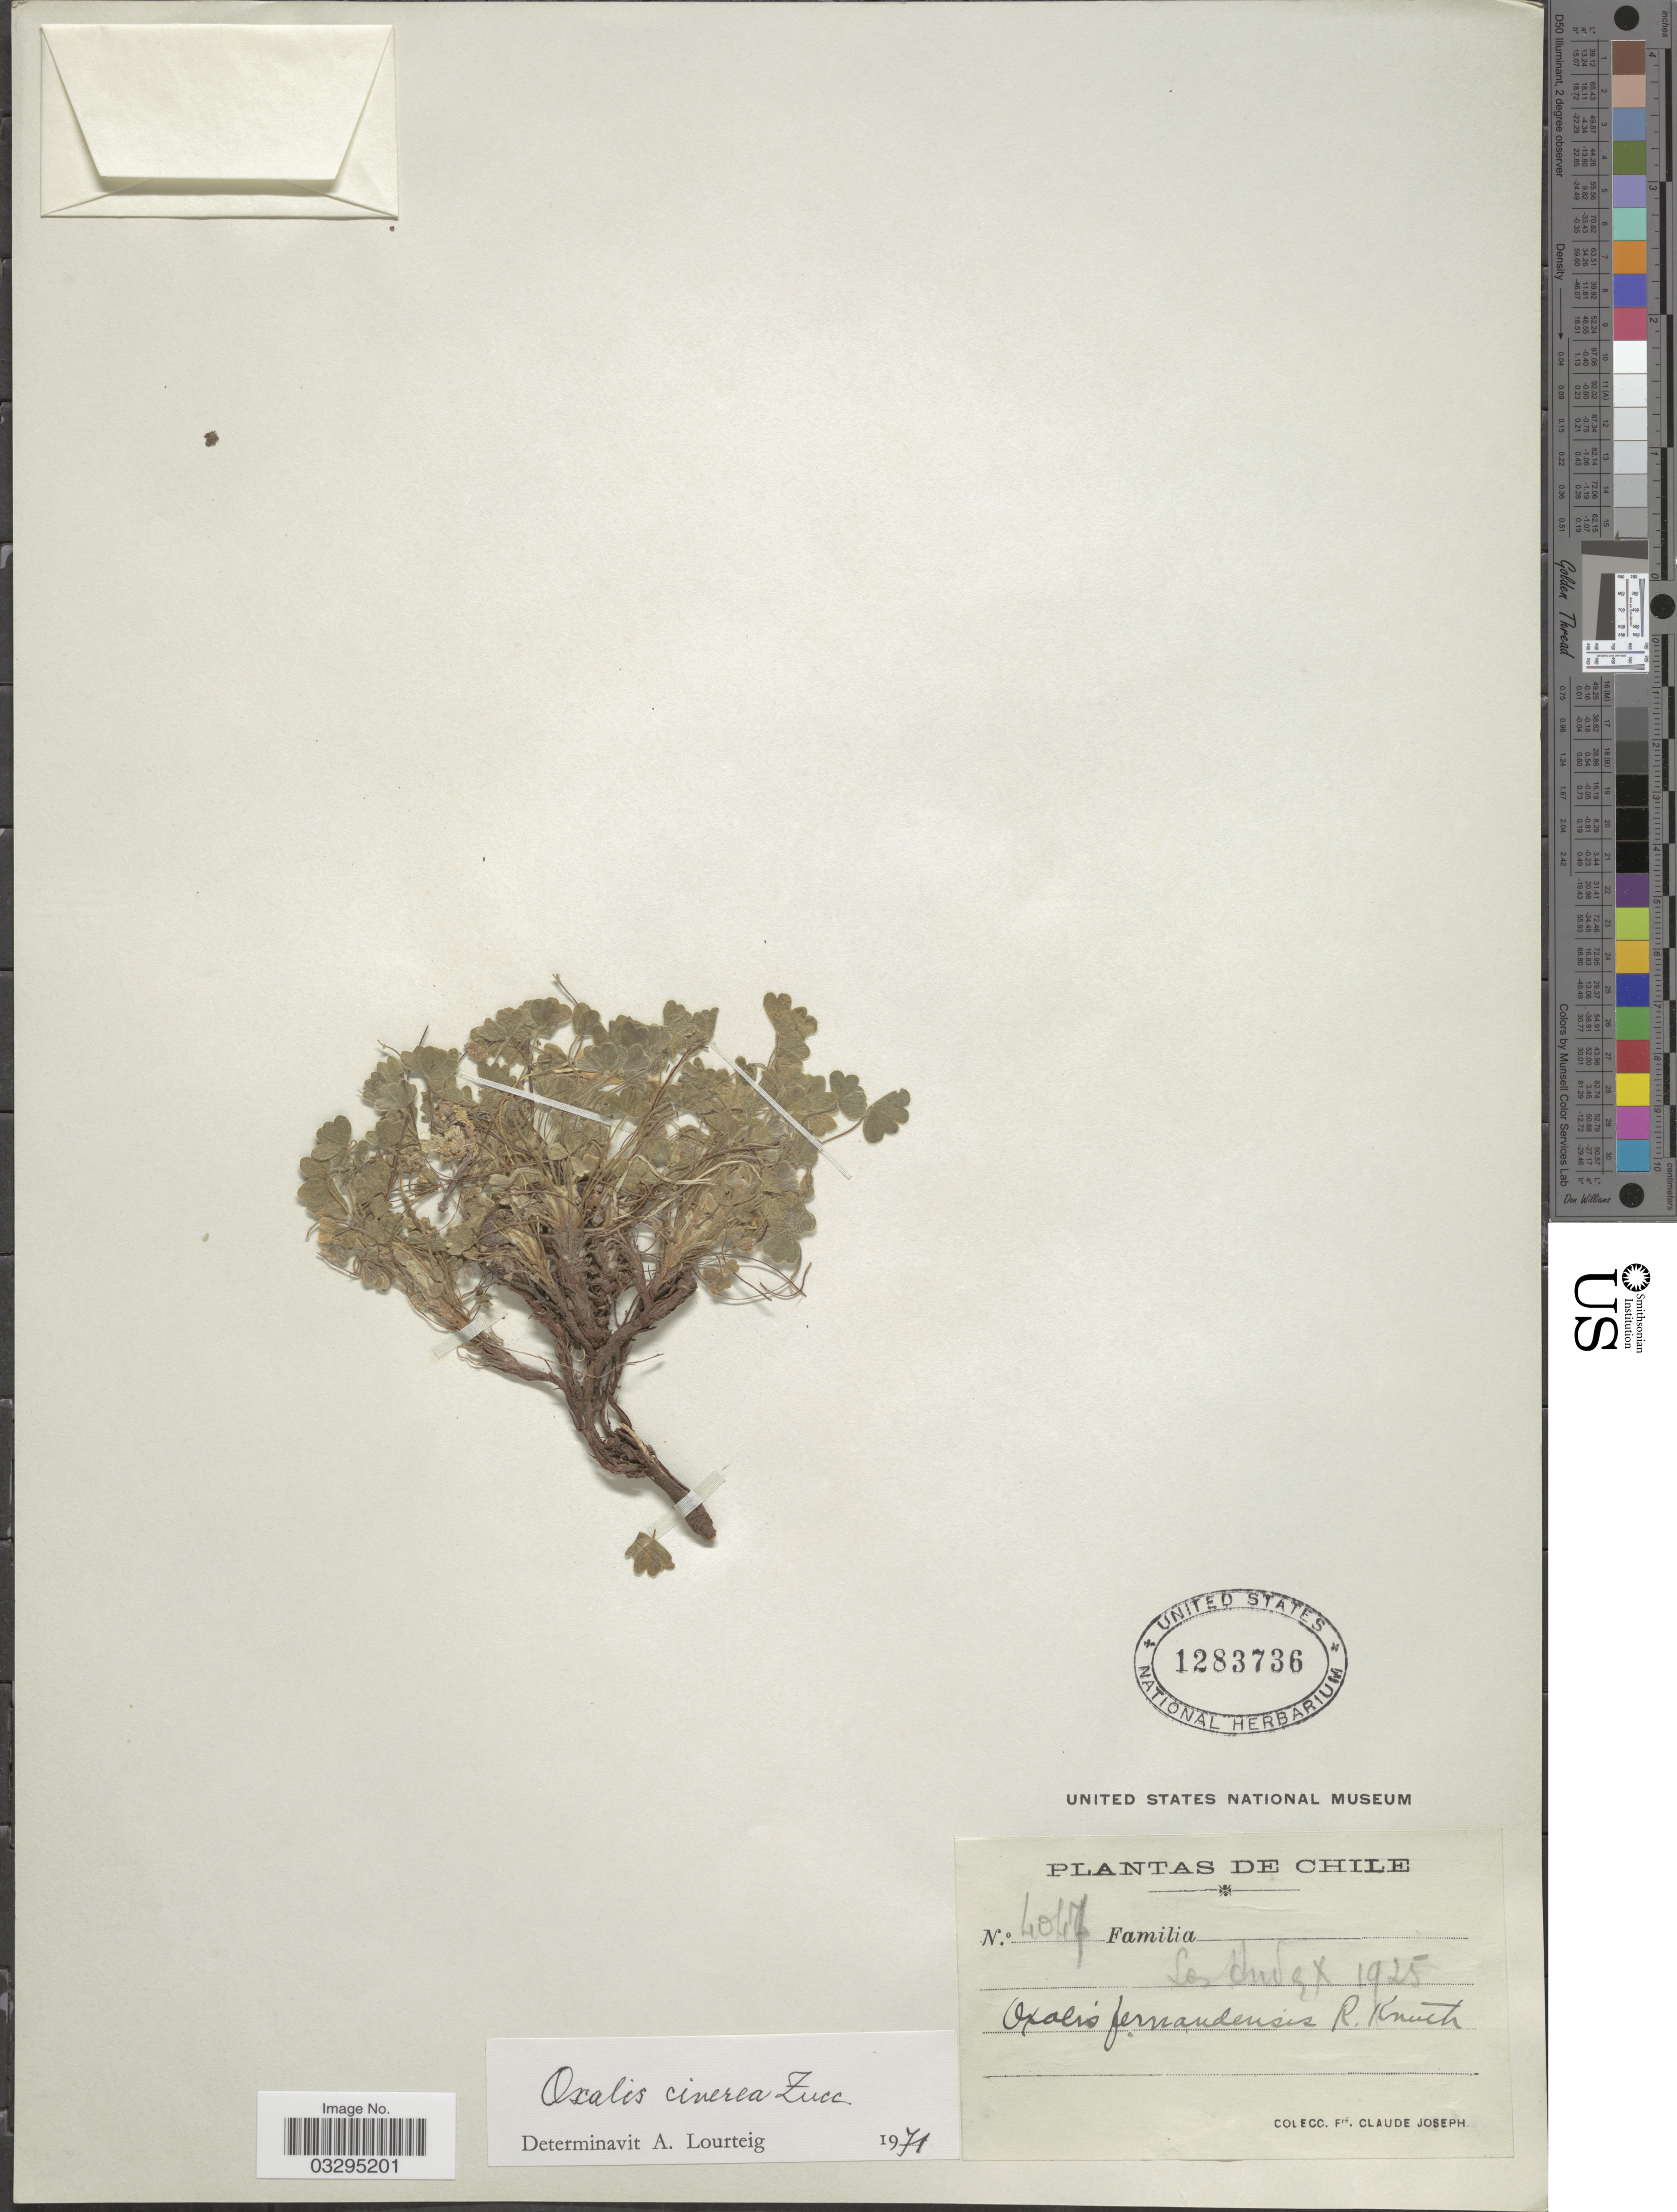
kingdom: Plantae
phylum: Tracheophyta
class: Magnoliopsida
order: Oxalidales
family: Oxalidaceae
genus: Oxalis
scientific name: Oxalis cinerea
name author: Zucc.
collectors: Bro. Claude-Joseph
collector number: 4047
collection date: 1925-10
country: Chile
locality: Los Andes.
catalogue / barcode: US 1283736